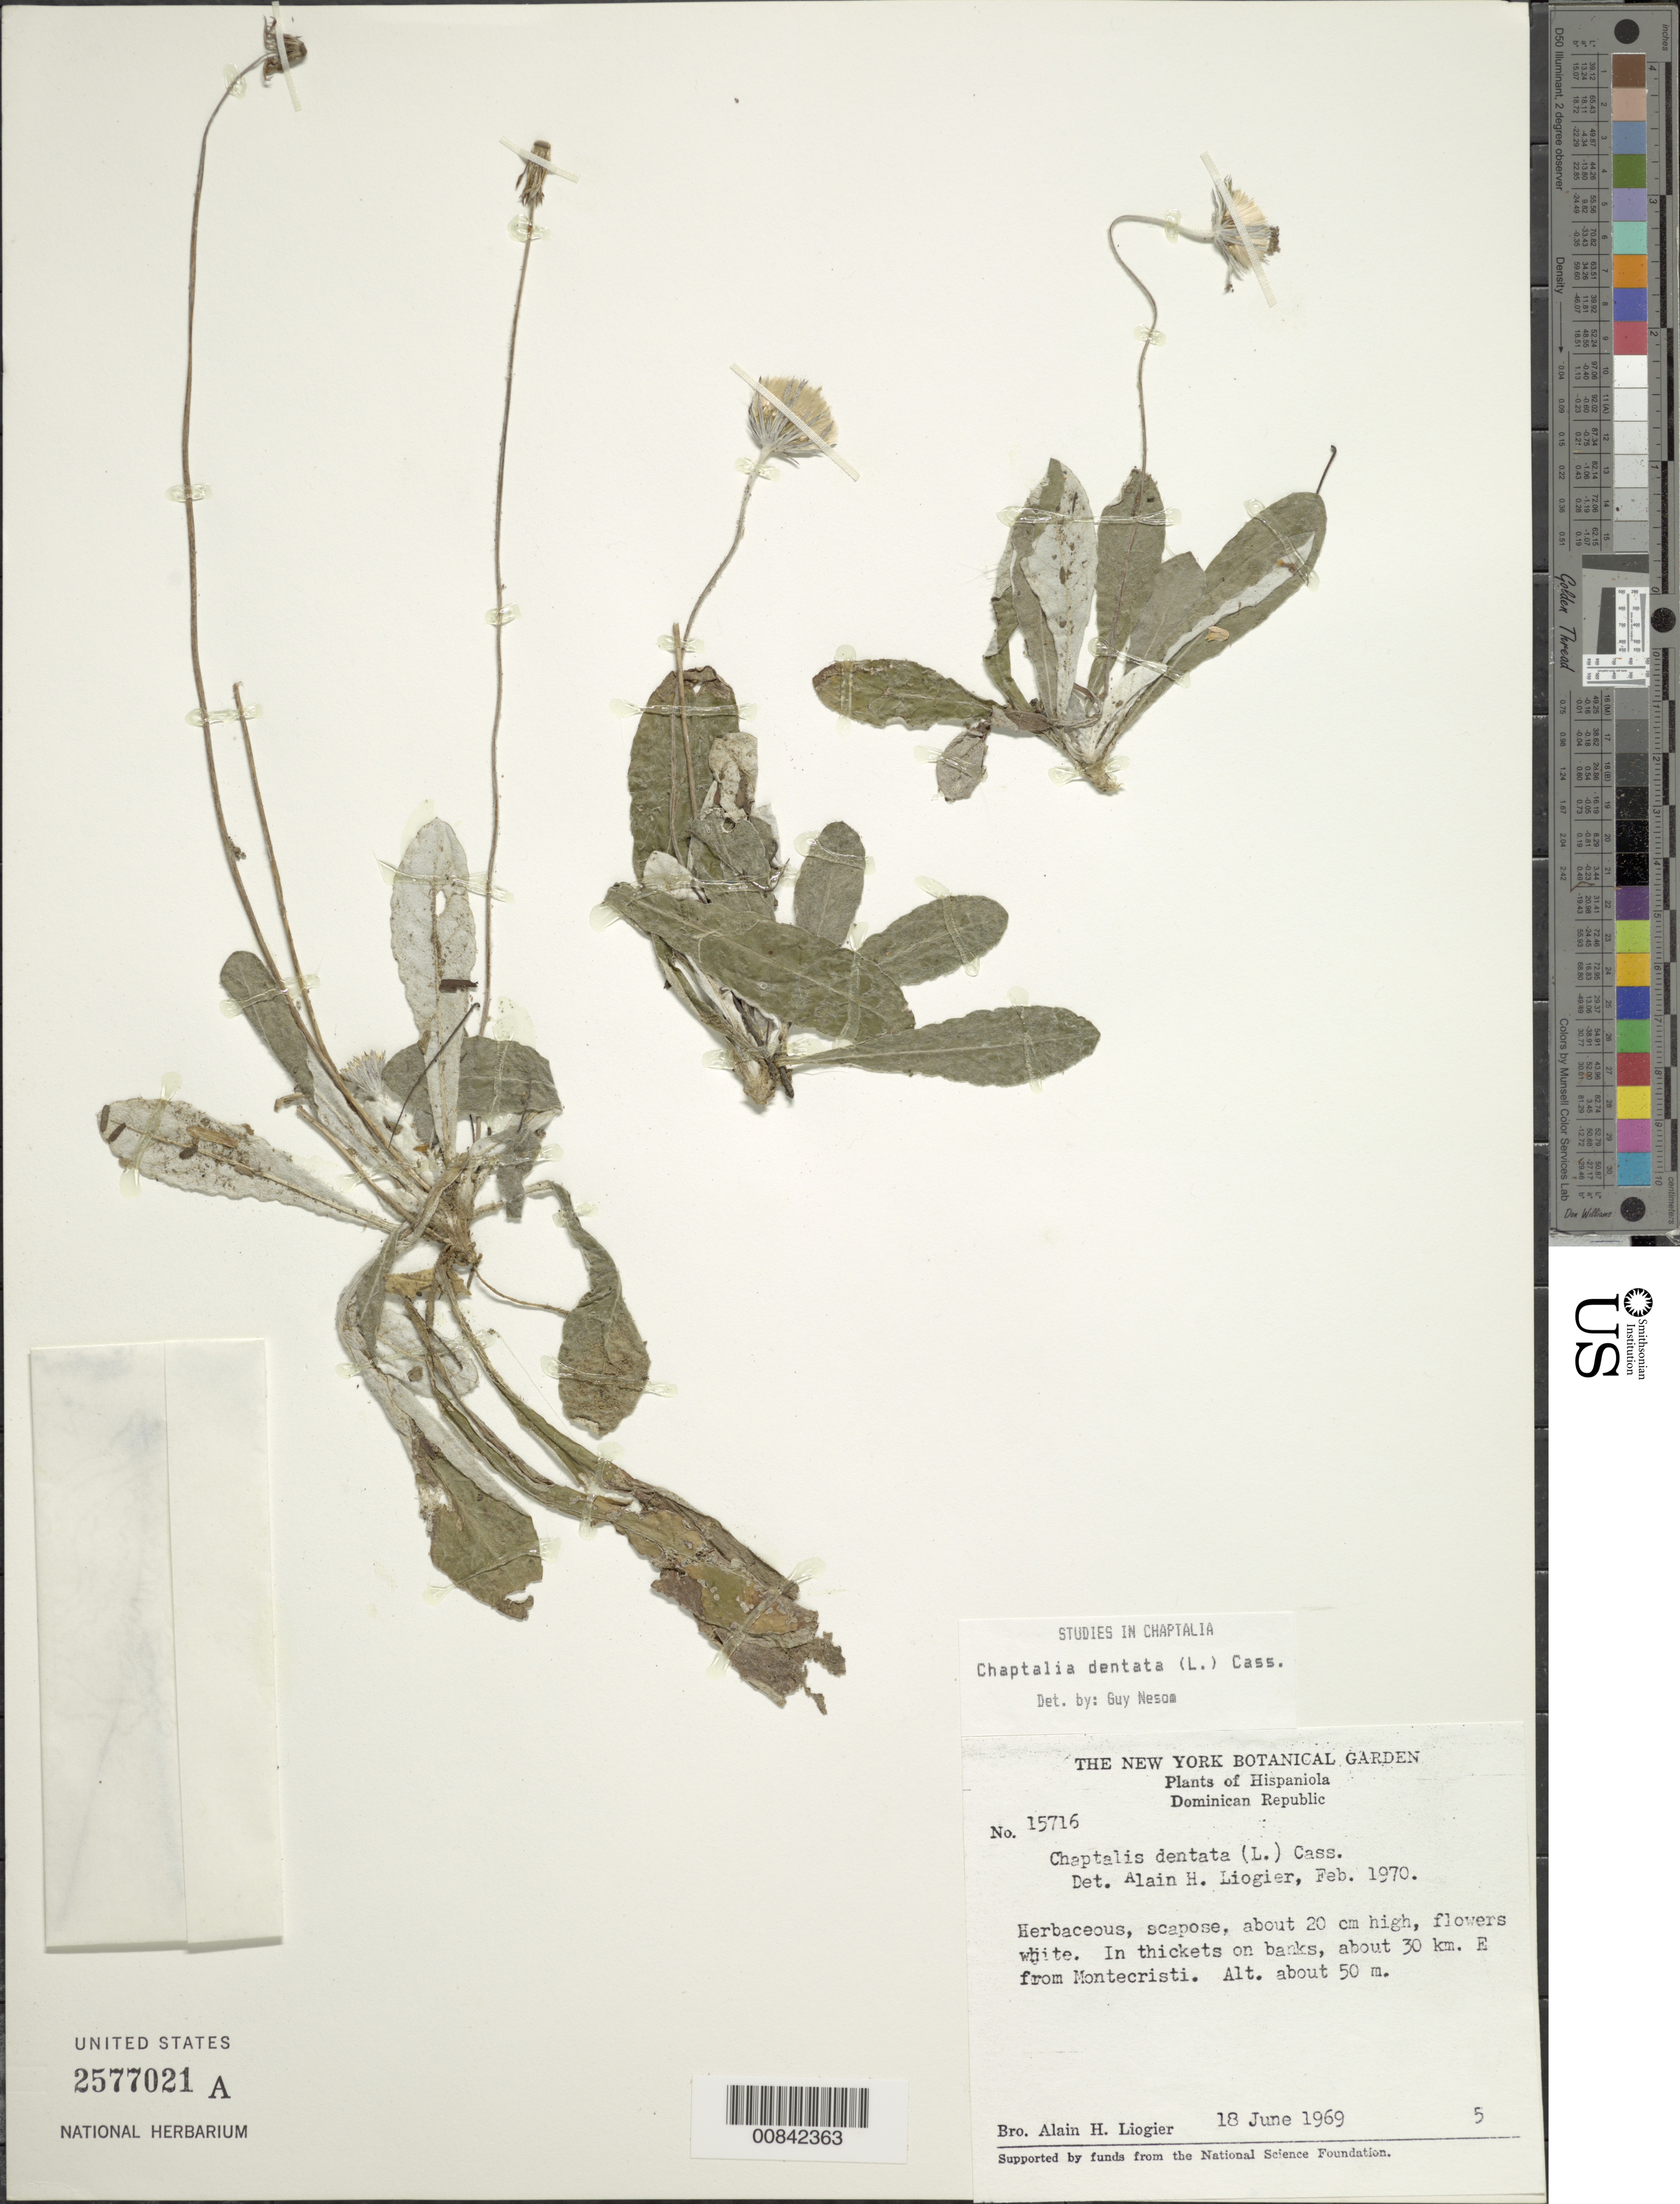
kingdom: Plantae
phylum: Tracheophyta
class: Magnoliopsida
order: Asterales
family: Asteraceae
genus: Chaptalia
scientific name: Chaptalia dentata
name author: (L.) Cass.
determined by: Nesom, Guy L.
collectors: A. H. Liogier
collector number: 15716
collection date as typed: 18 Jun 1969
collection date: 1969-06-18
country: Dominican Republic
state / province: Monte Cristi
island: Hispaniola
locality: About 30 km E from Montecristi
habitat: In thickets on banks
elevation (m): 50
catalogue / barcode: US 2577021